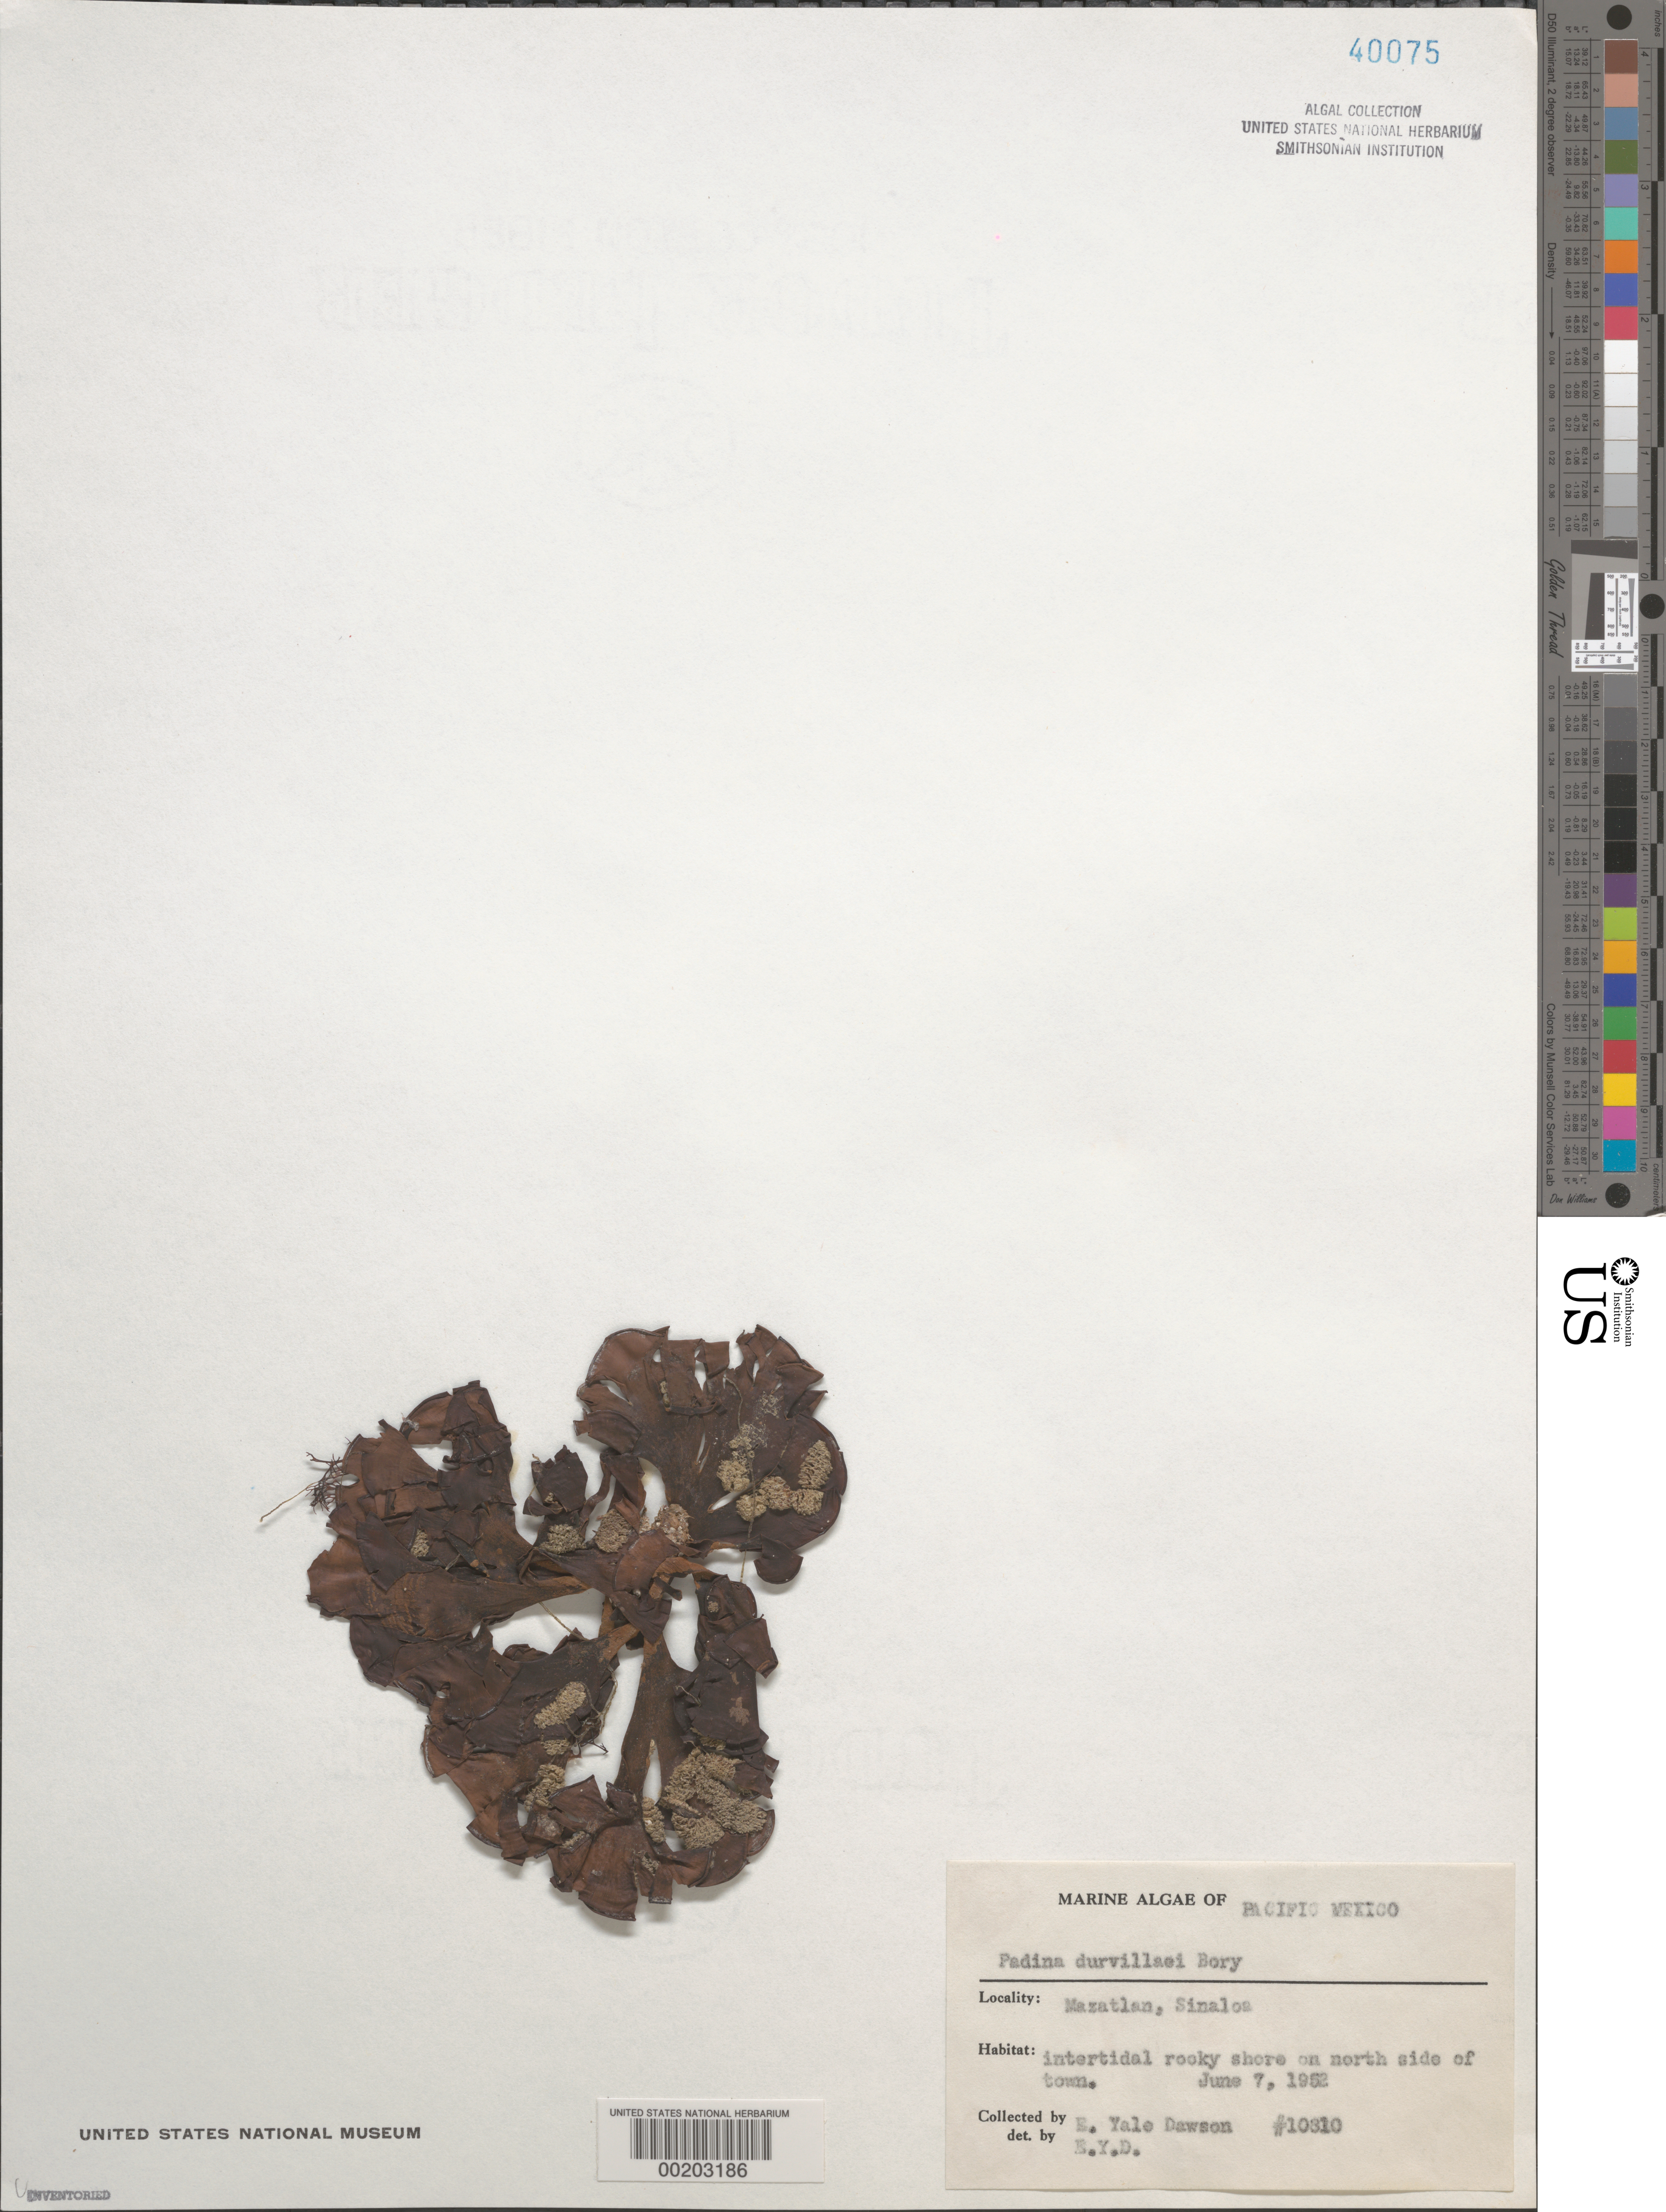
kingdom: Chromista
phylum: Ochrophyta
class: Phaeophyceae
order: Dictyotales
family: Dictyotaceae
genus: Padina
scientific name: Padina durvillaei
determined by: Dawson, E. Y.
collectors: E. Y. Dawson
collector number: EYD 10310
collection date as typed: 07 Jun 1952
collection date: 1952-06-07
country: Mexico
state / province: Sinaloa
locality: Mazatlan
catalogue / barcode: US 40075